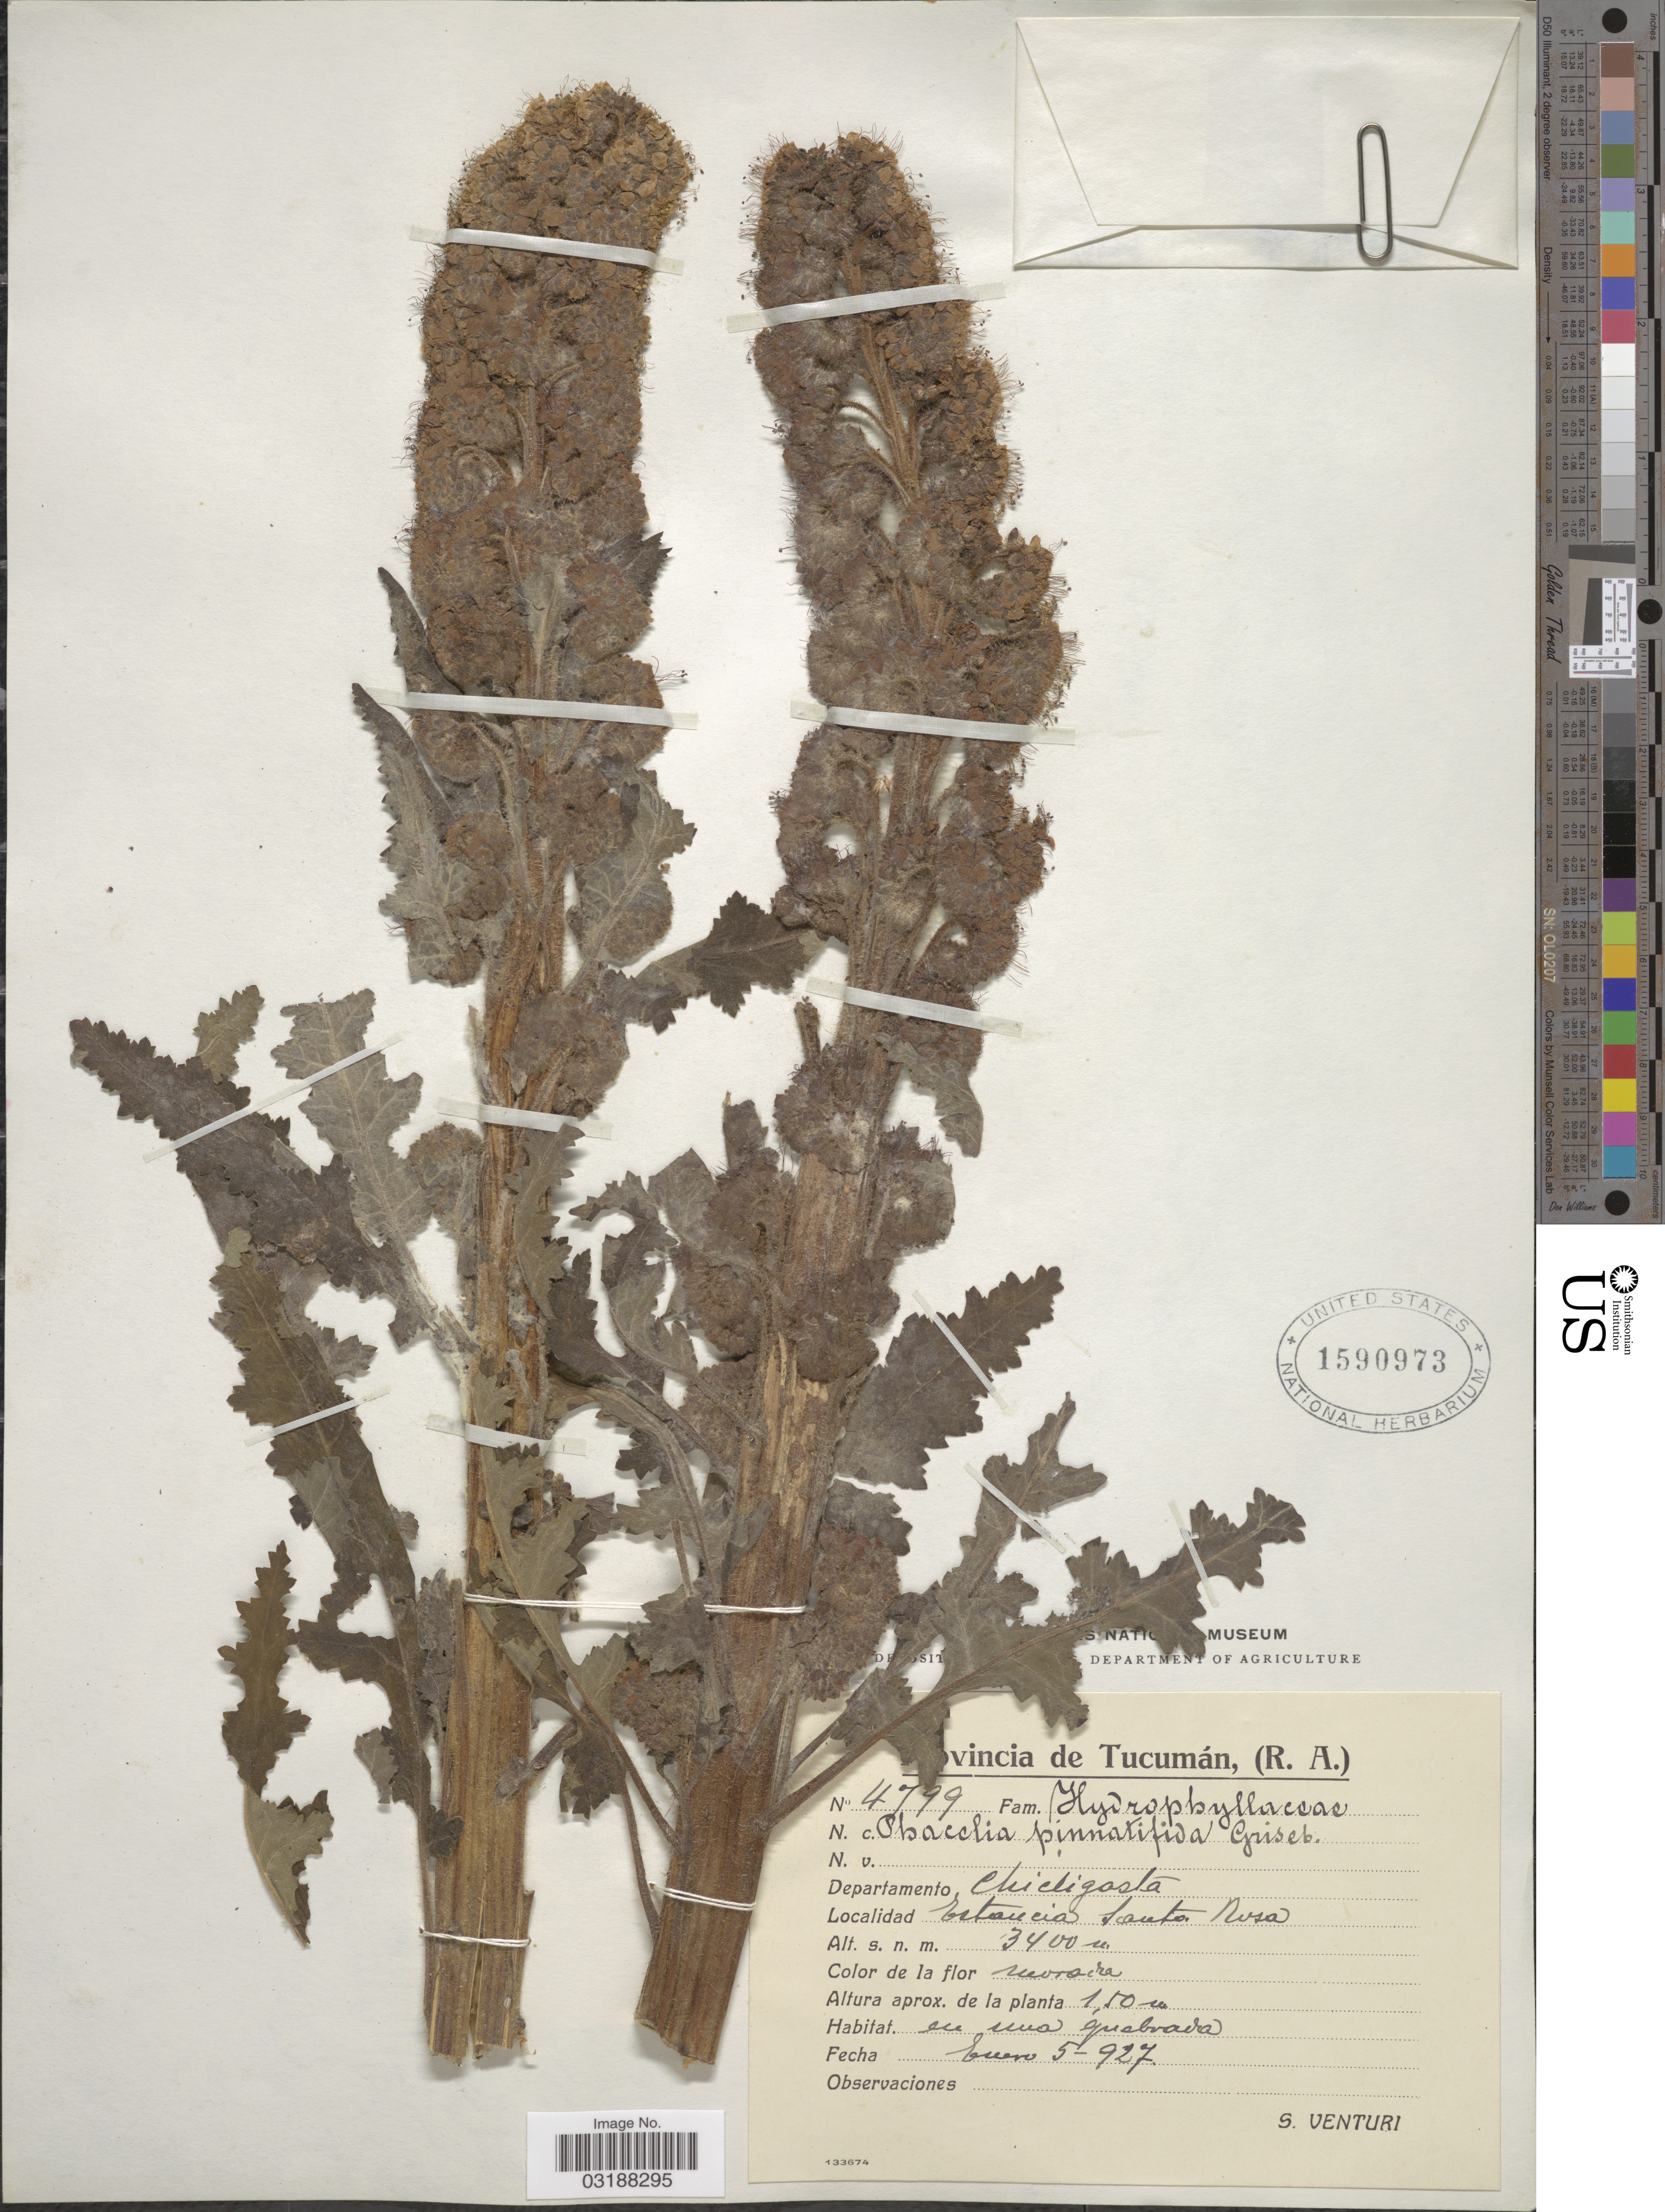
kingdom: Plantae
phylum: Tracheophyta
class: Magnoliopsida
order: Boraginales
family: Hydrophyllaceae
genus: Phacelia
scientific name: Phacelia pinnatifida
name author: Griseb. ex Wedd.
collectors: S. Venturi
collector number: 4799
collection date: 1927-01-05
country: Argentina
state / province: Tucuman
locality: Provincia de Tucumán. Departamento Chicligasta. Estancia Santa Rosa.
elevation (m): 3400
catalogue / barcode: US 1590973